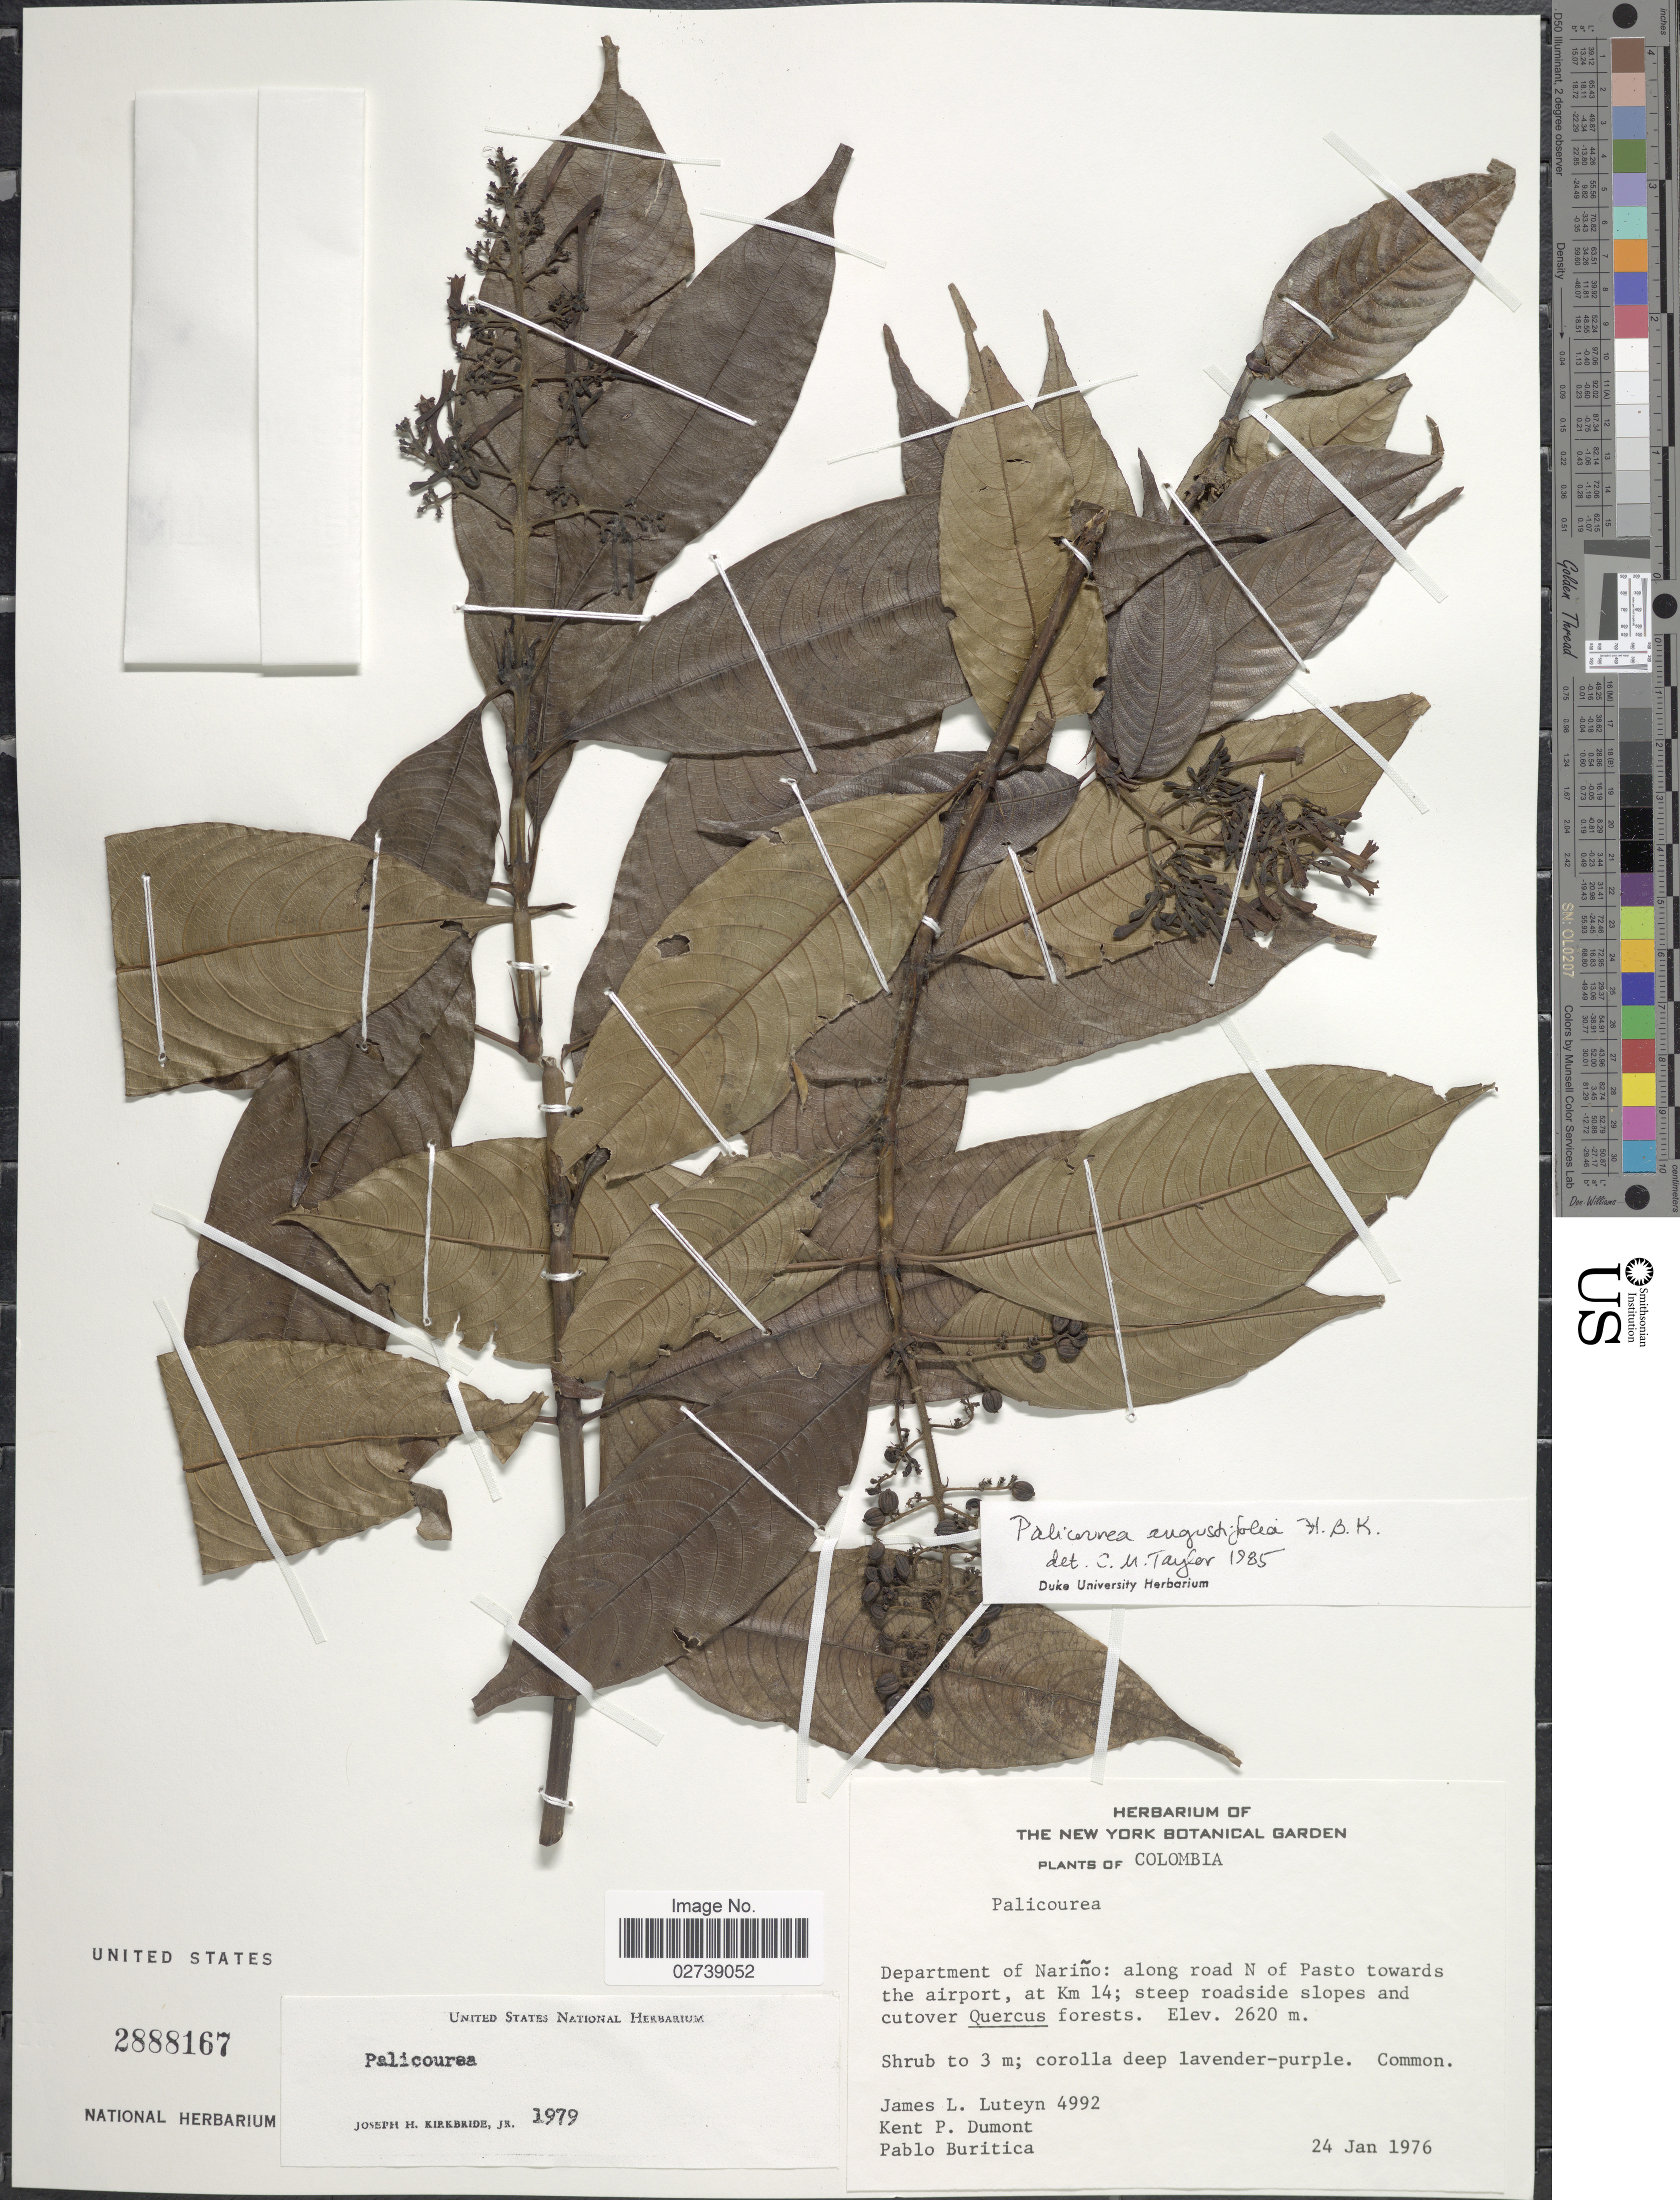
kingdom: Plantae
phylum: Tracheophyta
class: Magnoliopsida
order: Gentianales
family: Rubiaceae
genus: Palicourea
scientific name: Palicourea angustifolia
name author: Kunth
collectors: J. L. Luteyn, K. P. Dumont & P. Buritica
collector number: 4992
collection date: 1976-01-24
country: Colombia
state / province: Nariño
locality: Department of Narino: along road N of Pasto towards the airport, at Km 14; steep roadside slopes and cutover Quercus forest.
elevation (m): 2620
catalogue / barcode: US 2888167